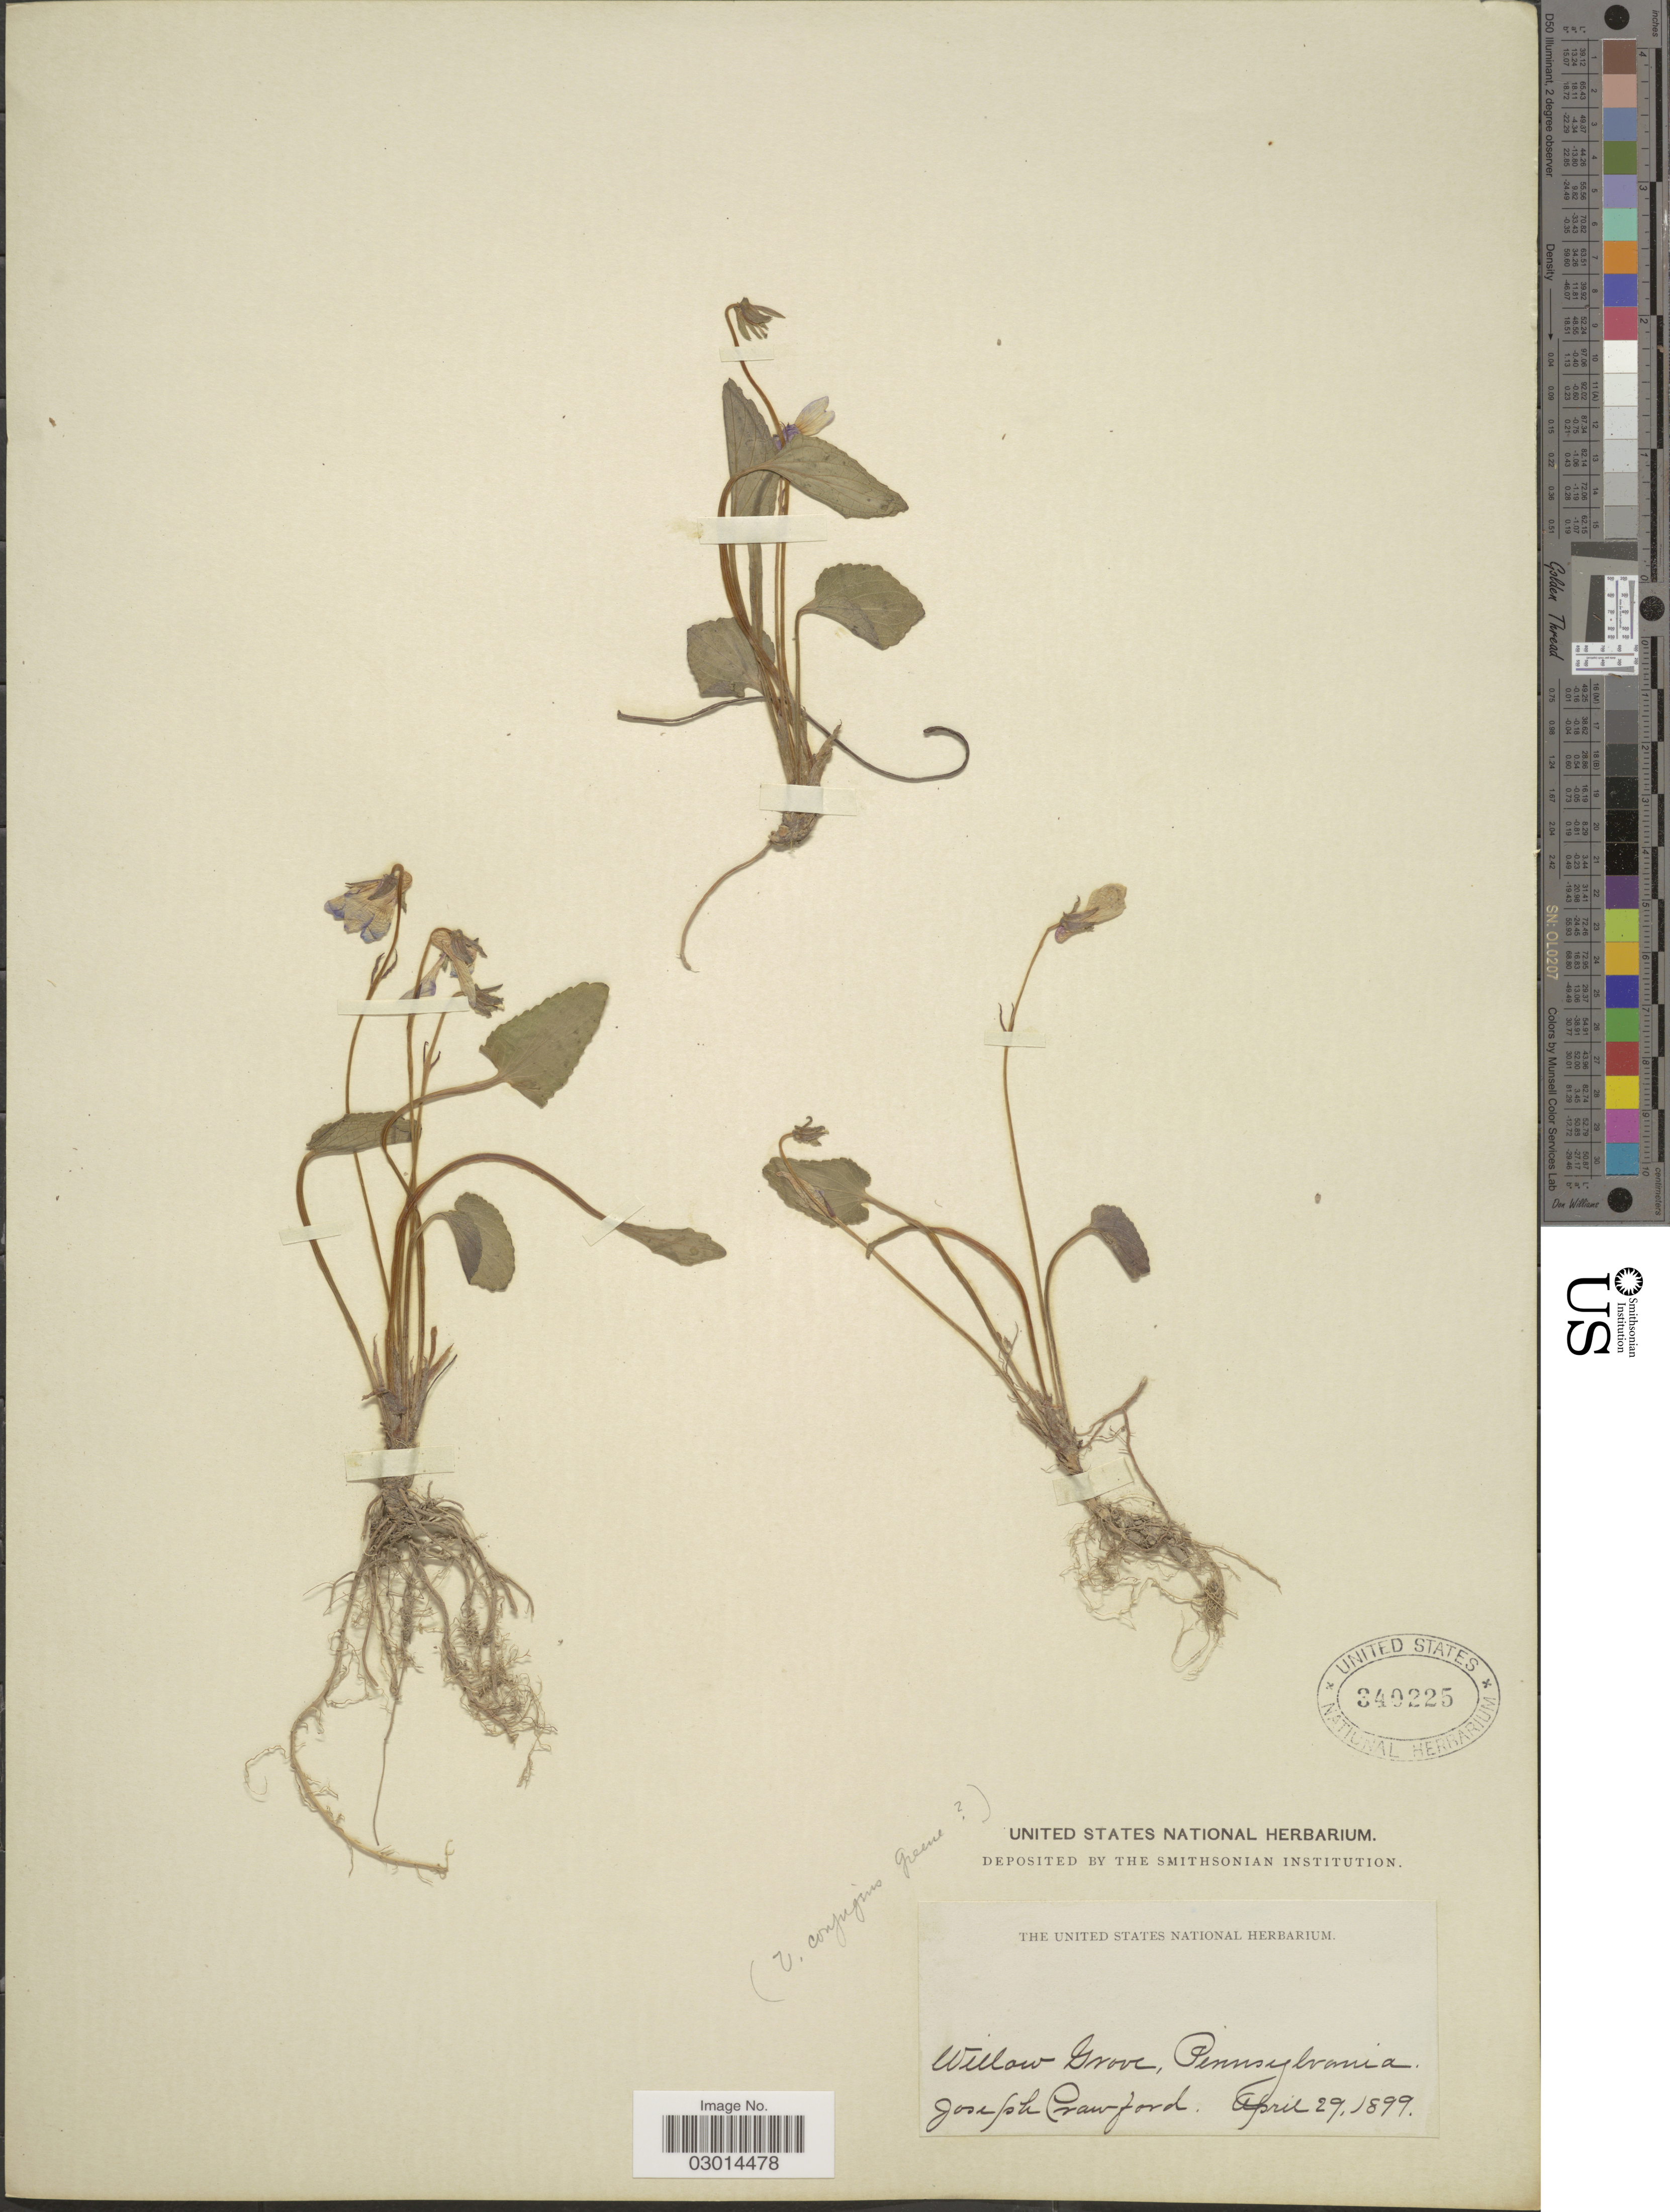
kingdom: Plantae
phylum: Tracheophyta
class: Magnoliopsida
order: Malpighiales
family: Violaceae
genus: Viola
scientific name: Viola x conjugens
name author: Greene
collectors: J. Crawford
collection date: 1899-04-29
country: United States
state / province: Pennsylvania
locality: Willow Grove.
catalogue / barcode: US 340225